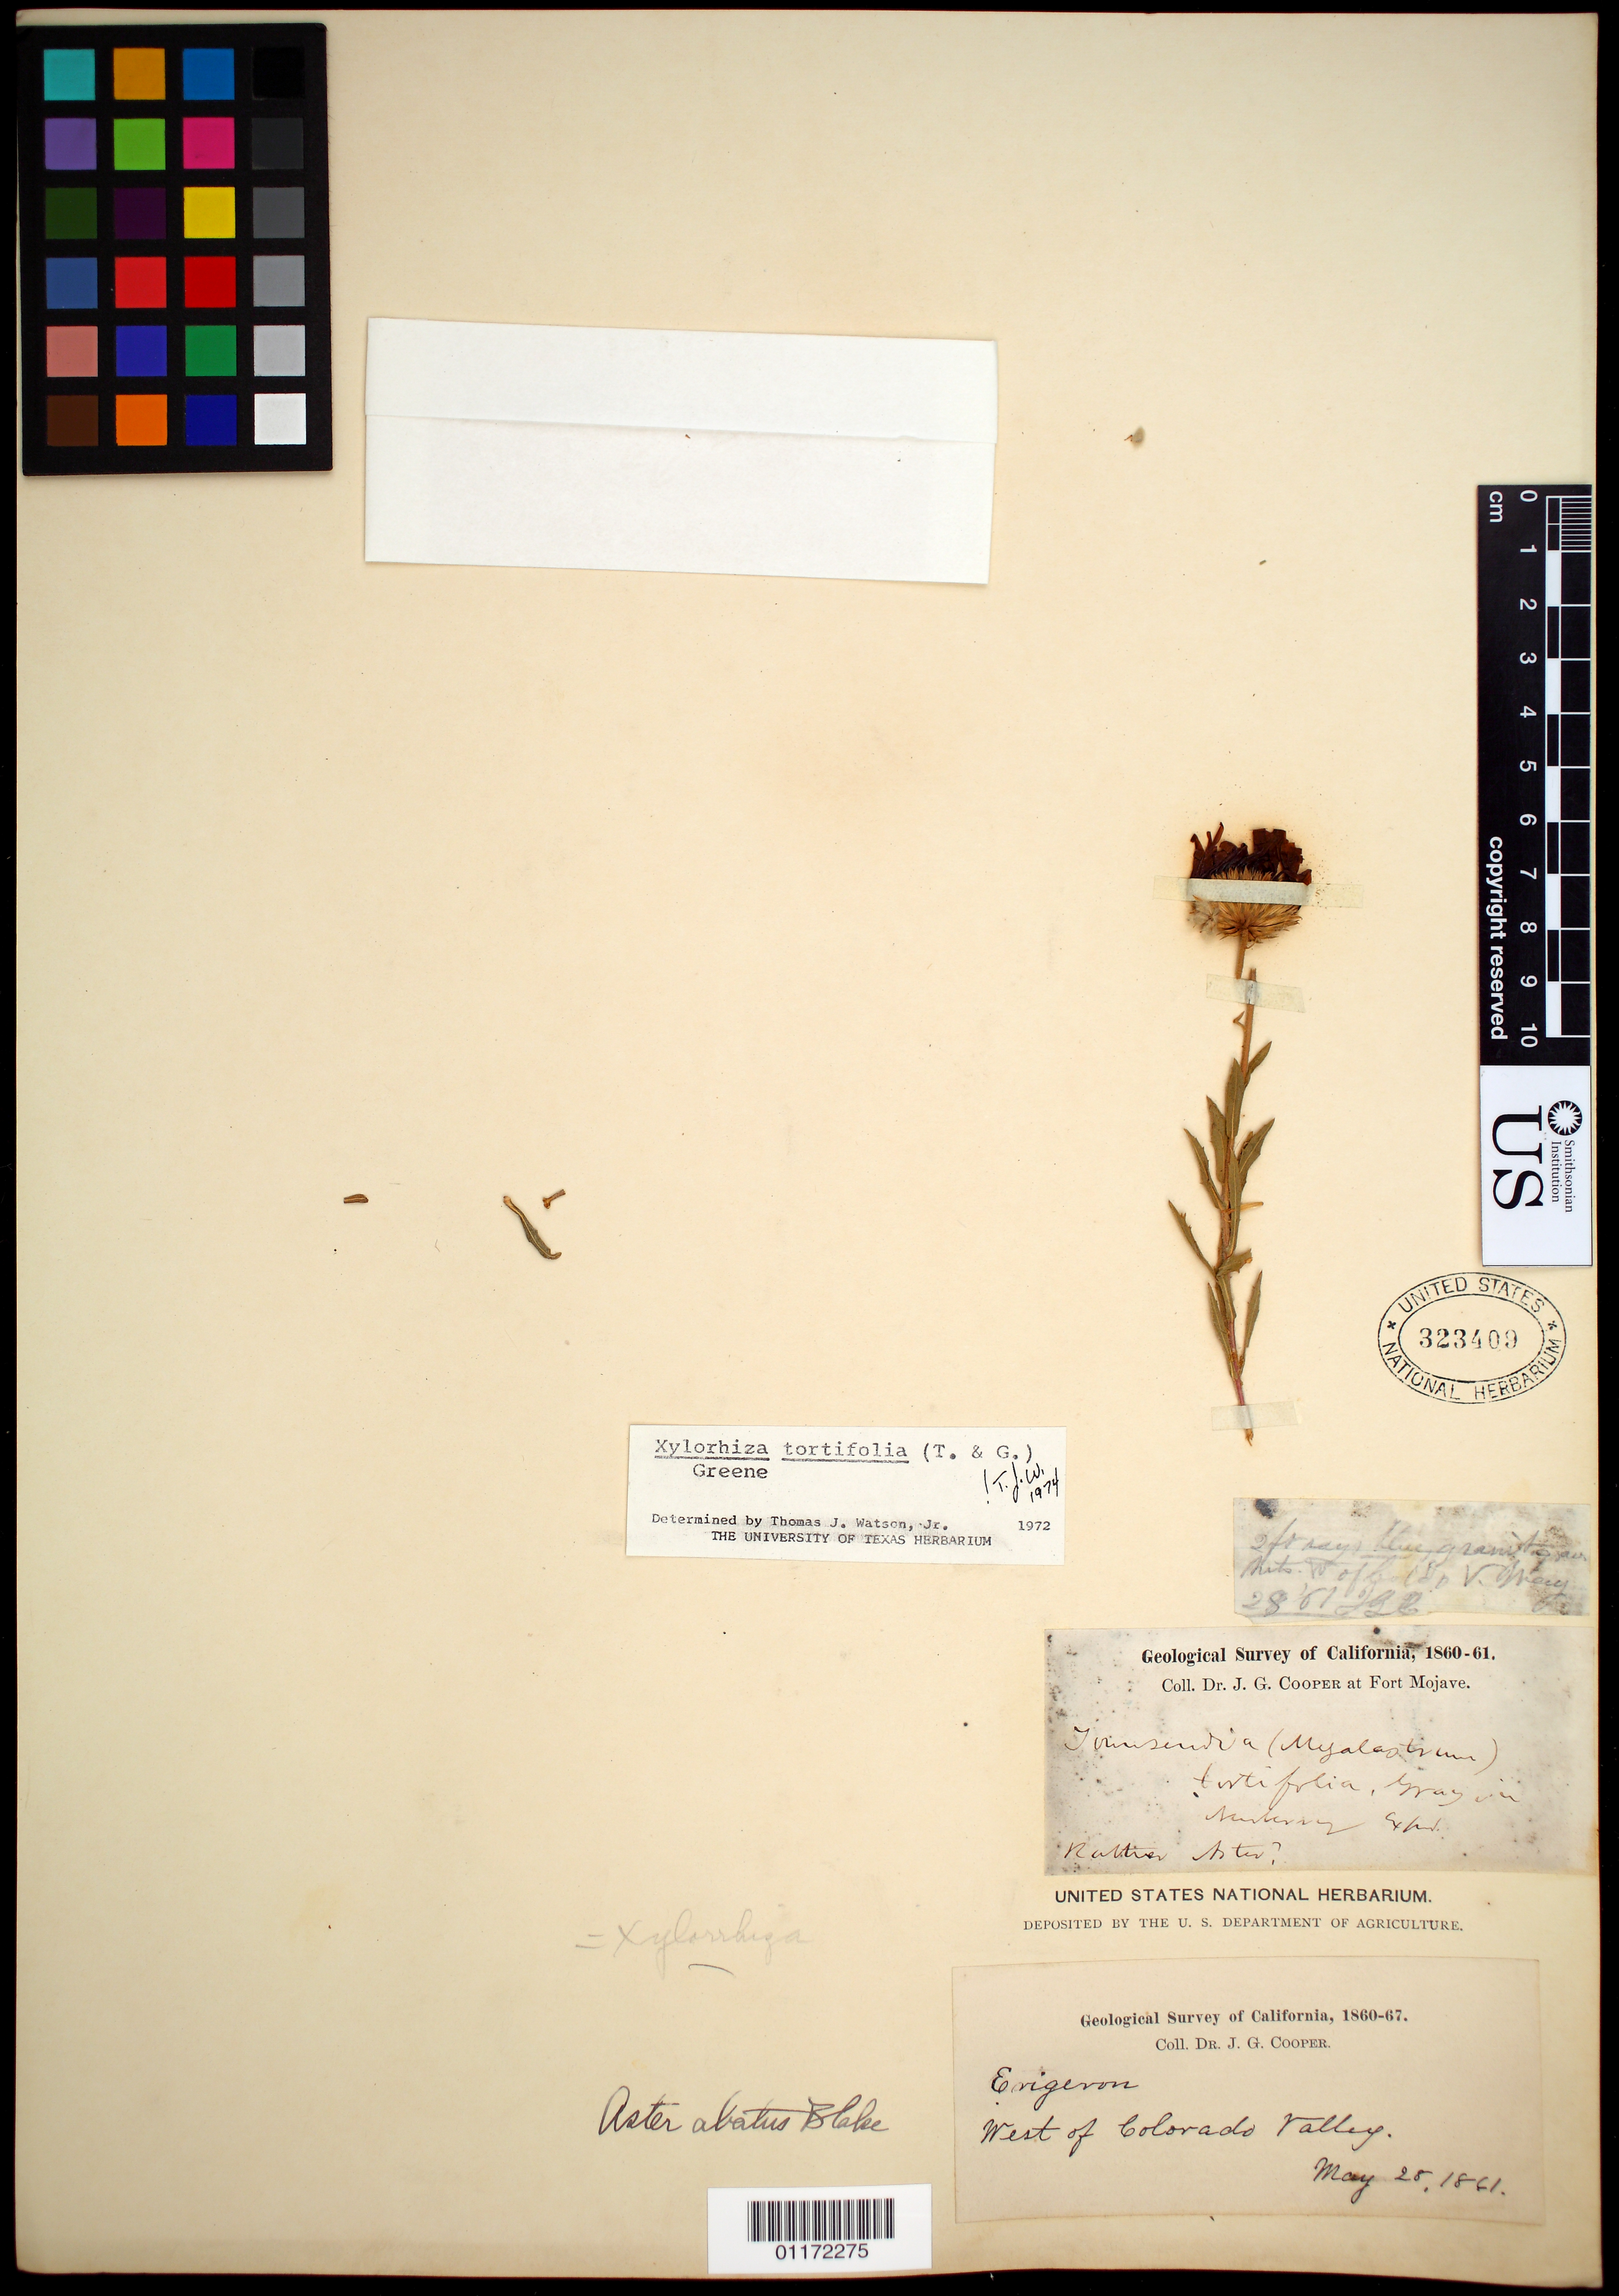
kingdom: Plantae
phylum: Tracheophyta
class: Magnoliopsida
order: Asterales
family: Asteraceae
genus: Xylorhiza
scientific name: Xylorhiza tortifolia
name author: (Torr. & A. Gray) Greene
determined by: Watson, T. J.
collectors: J. G. Cooper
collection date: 1861-05-28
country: United States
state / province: California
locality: West of Colorado Valley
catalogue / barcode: US 323409